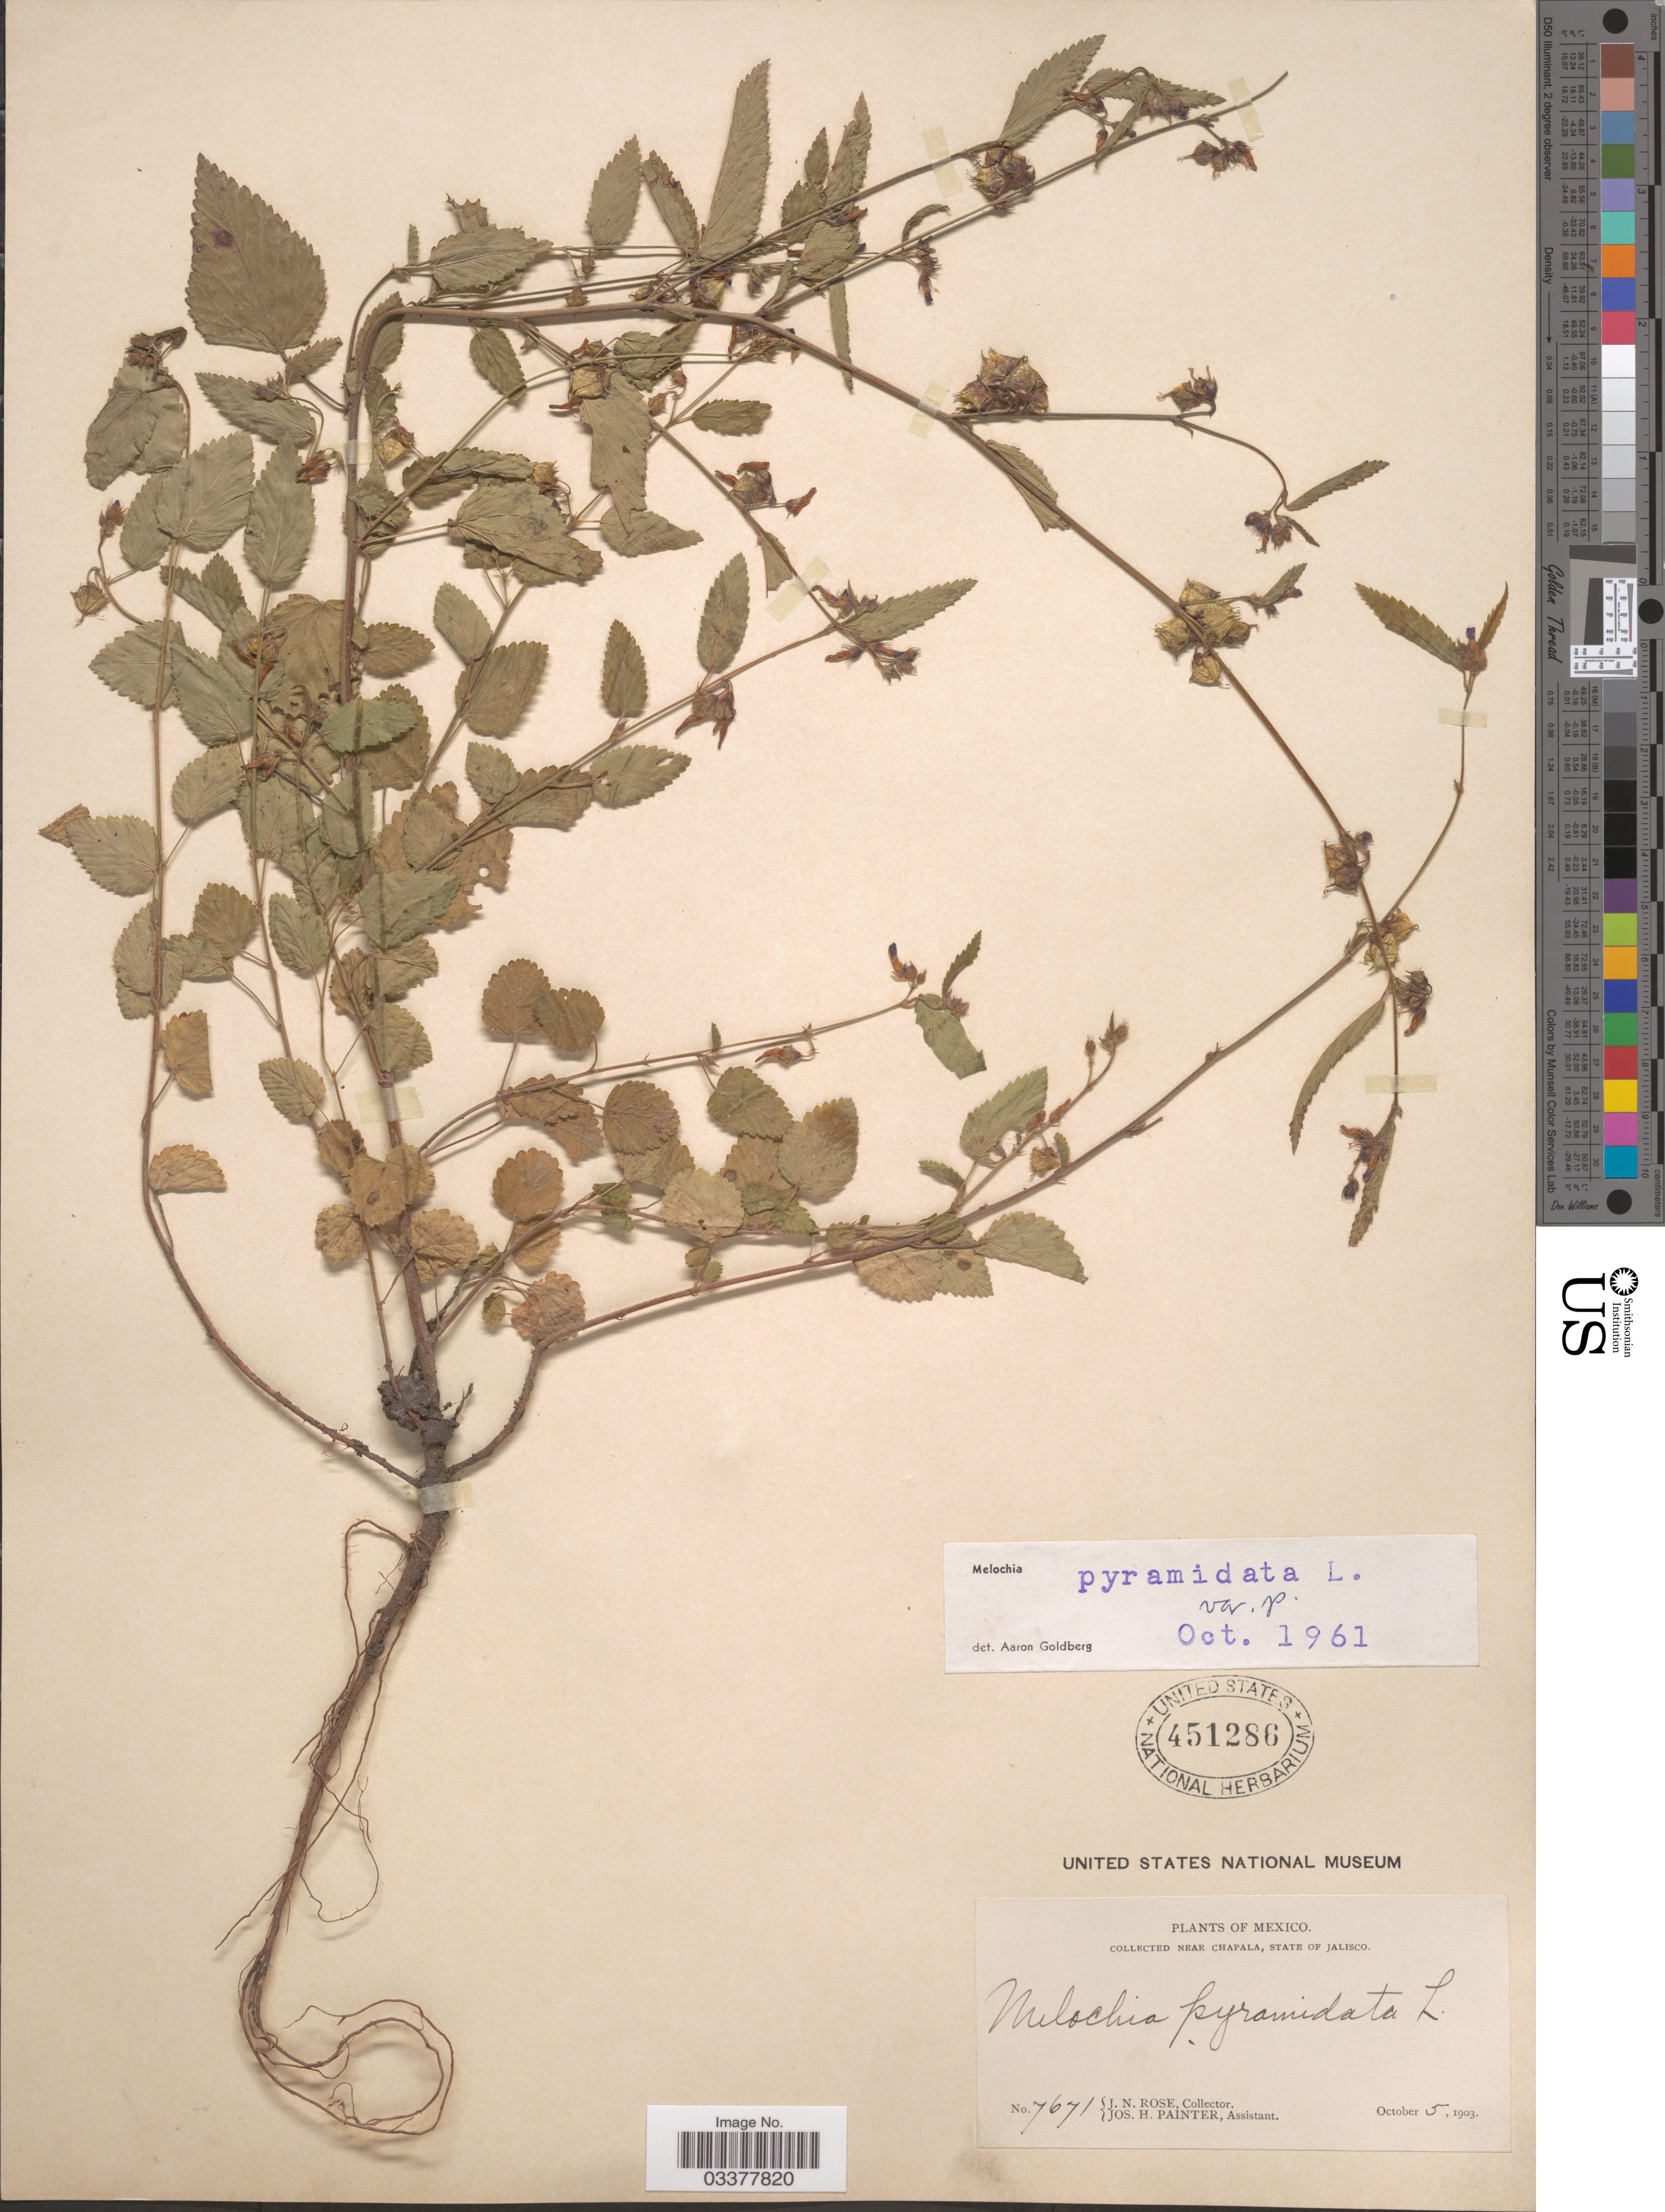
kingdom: Plantae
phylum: Tracheophyta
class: Magnoliopsida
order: Malvales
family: Malvaceae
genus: Melochia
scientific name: Melochia pyramidata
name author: L.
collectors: J. N. Rose & J. H. Painter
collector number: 7671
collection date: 1903-10-05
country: Mexico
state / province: Jalisco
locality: Near Chapala.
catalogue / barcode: US 451286